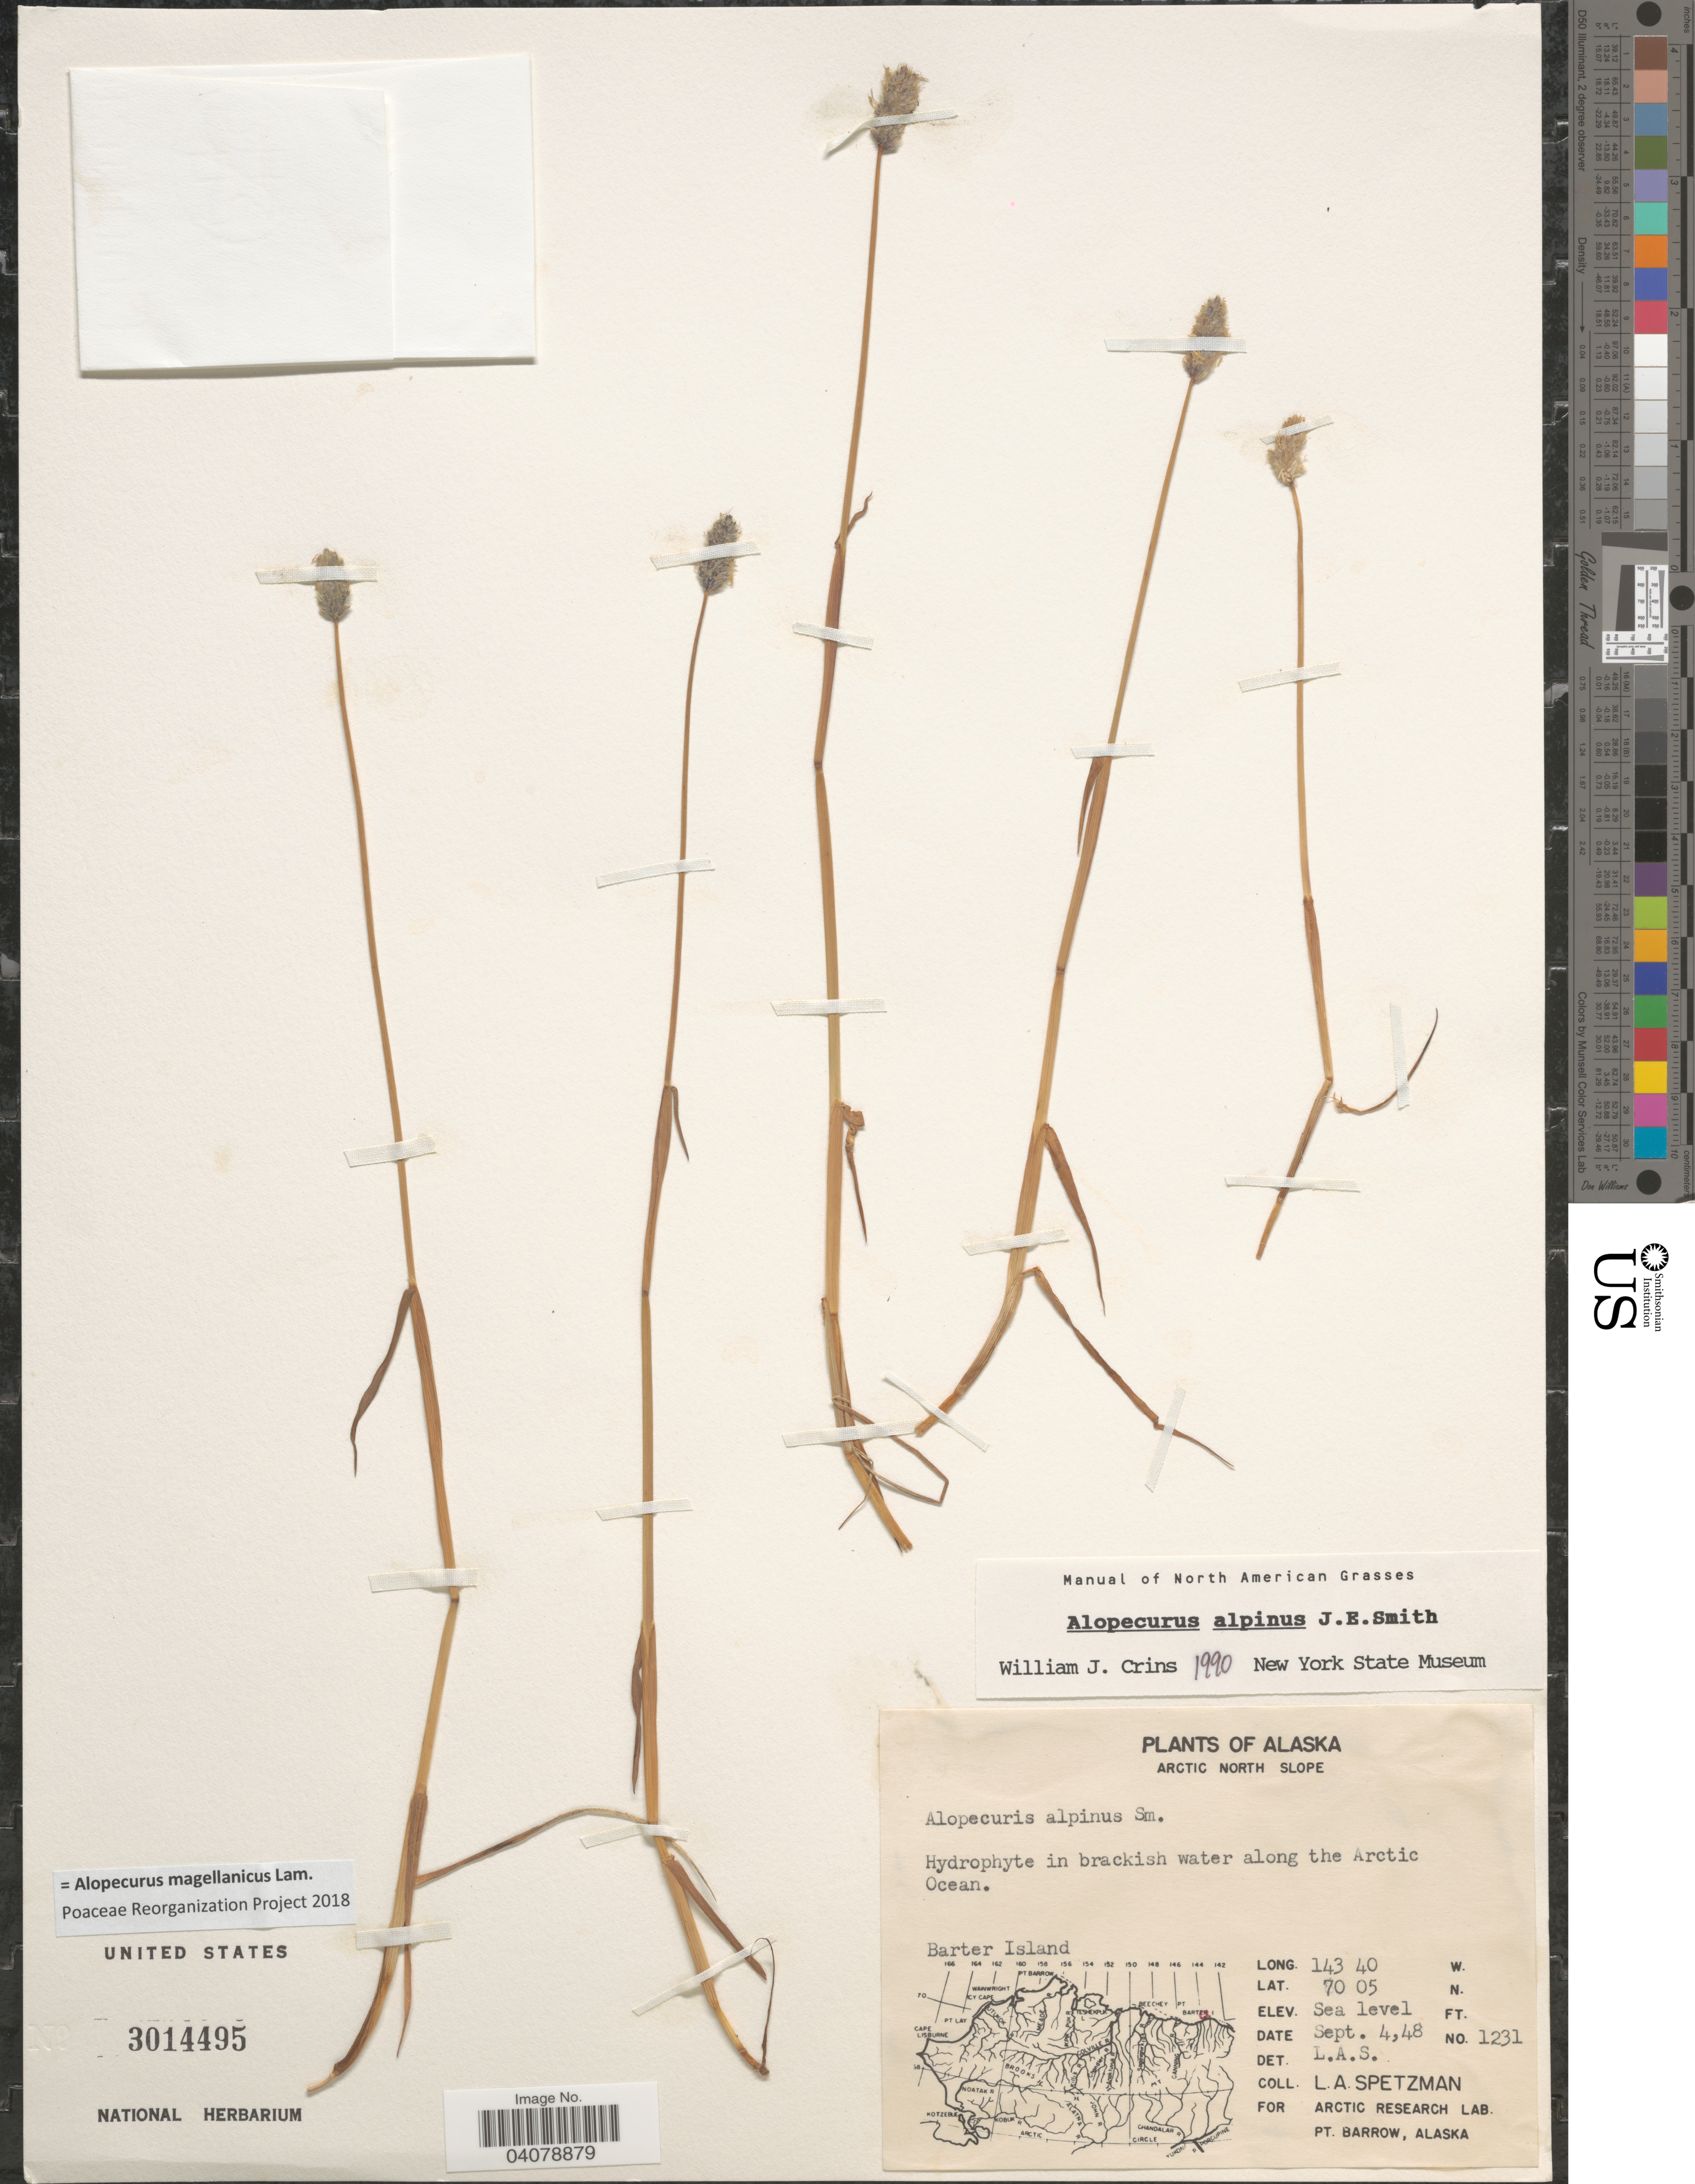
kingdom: Plantae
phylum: Tracheophyta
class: Liliopsida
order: Poales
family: Poaceae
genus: Alopecurus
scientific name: Alopecurus magellanicus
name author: Lam.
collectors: L. Spetzman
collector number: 1231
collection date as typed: Transcribed d/m/y: 4/9/48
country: United States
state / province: Alaska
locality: Arctic North Slope. Hydrophyte in brackish water along the Arctic Ocean. Barter Island.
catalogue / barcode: US 3014495